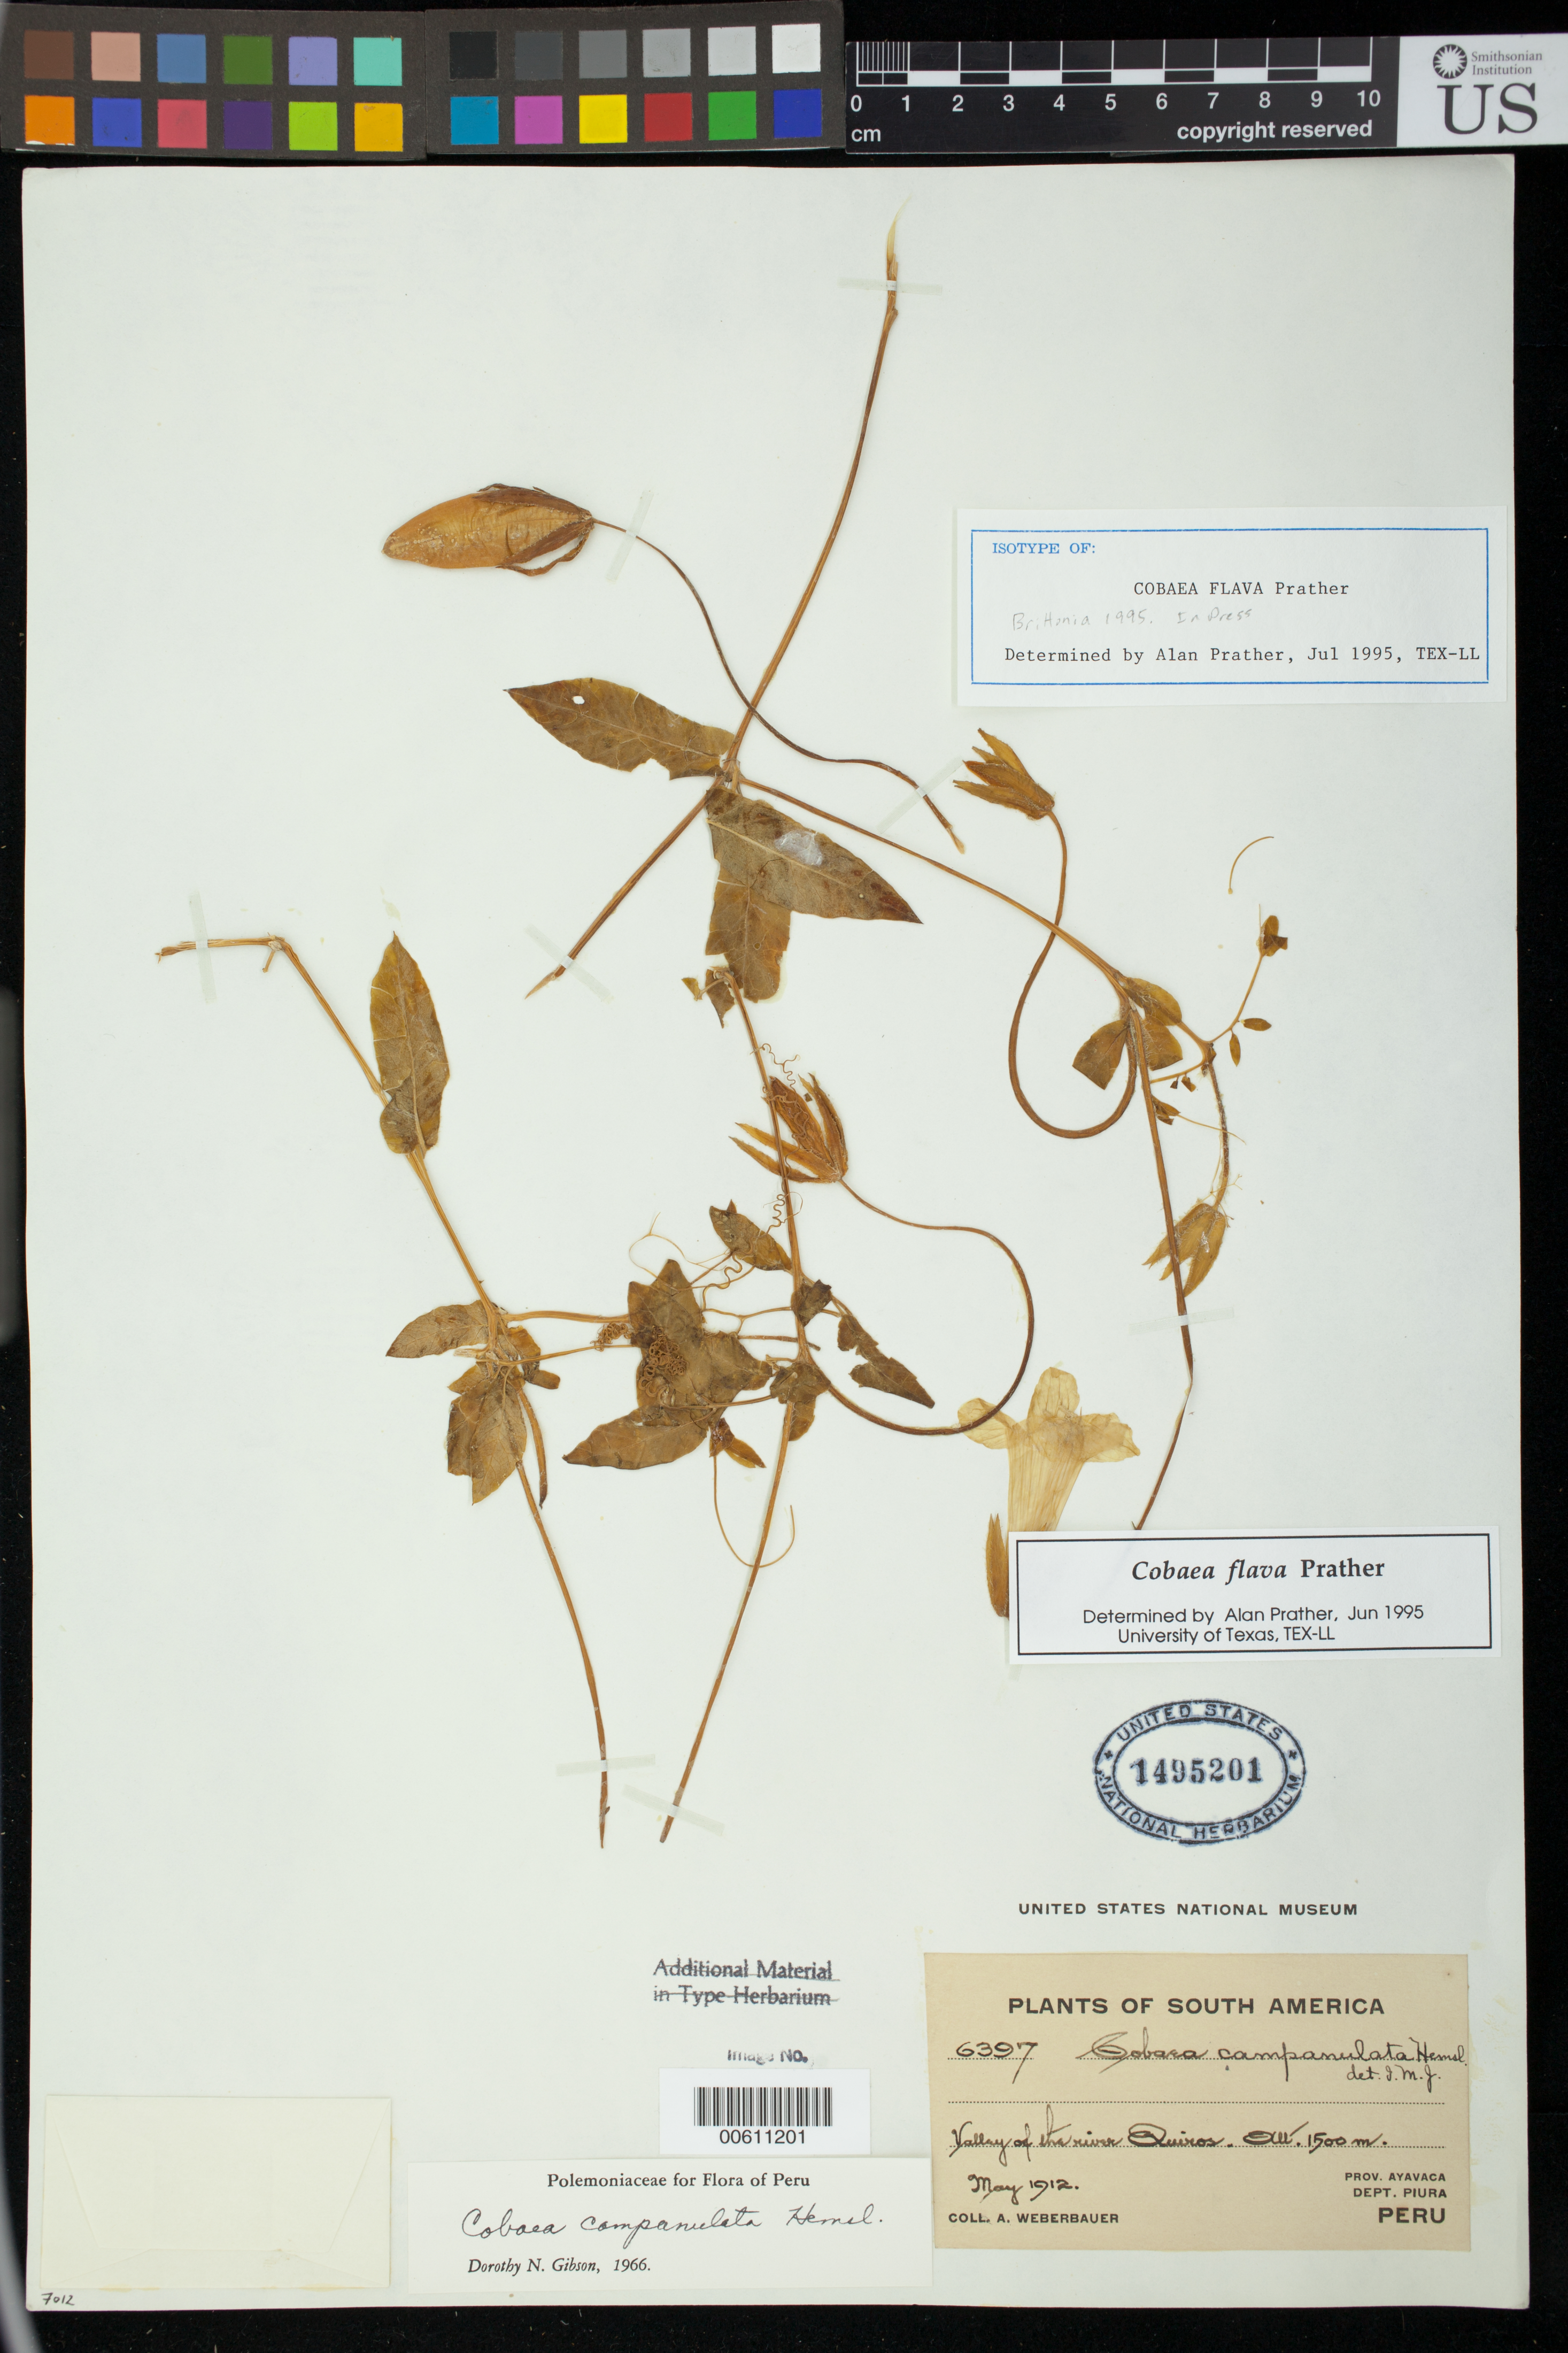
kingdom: Plantae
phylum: Tracheophyta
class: Magnoliopsida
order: Ericales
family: Polemoniaceae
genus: Cobaea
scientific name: Cobaea flava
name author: Prather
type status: Isotype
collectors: A. Weberbauer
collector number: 6397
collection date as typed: May 1912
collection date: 1912-05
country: Peru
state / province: Piura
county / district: Ayabaca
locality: Valley of the river Quinos.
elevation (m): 1500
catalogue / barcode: US 1495201